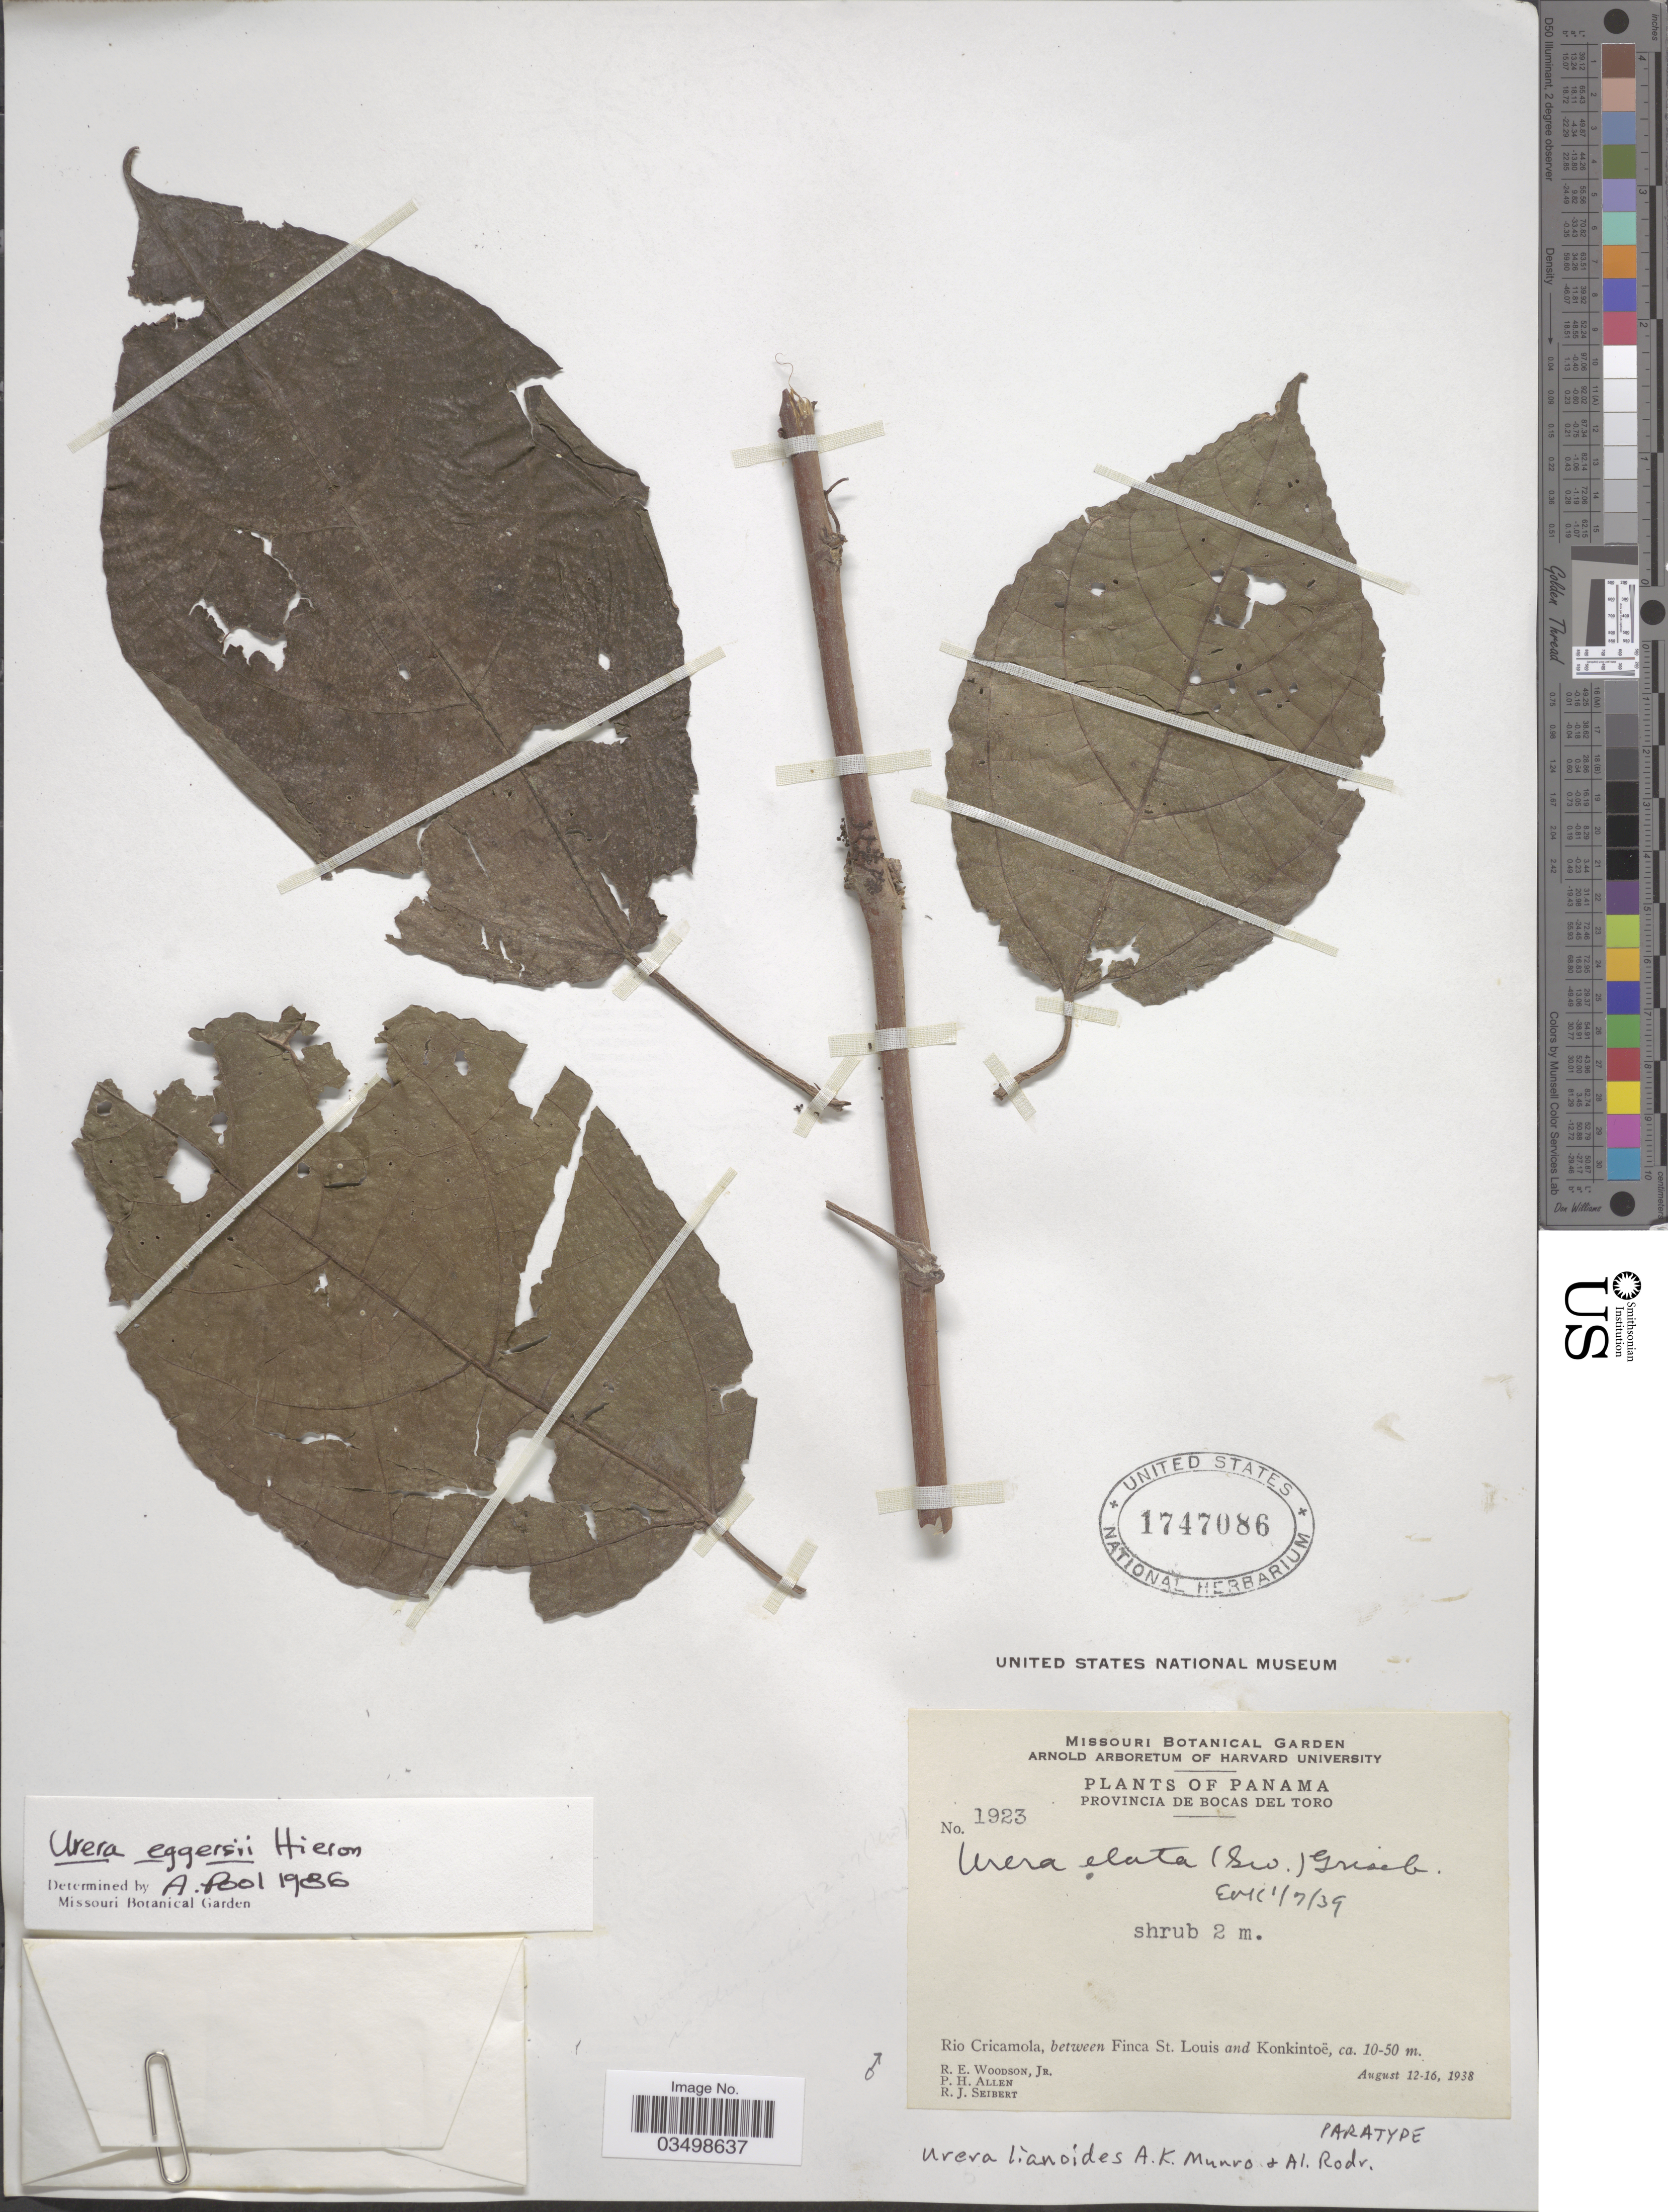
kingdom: Plantae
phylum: Tracheophyta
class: Magnoliopsida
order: Rosales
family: Urticaceae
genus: Urera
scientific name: Urera lianoides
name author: A.K. Munro & Al. Rodr.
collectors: R. E. Woodson, P. H. Allen & R. J. Seibert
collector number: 1923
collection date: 1938-08-12/1938-08-16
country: Panama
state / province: Bocas del Toro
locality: Rio Cricamola, between Finca St. Louis and Konkintoë.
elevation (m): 10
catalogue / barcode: US 1747086